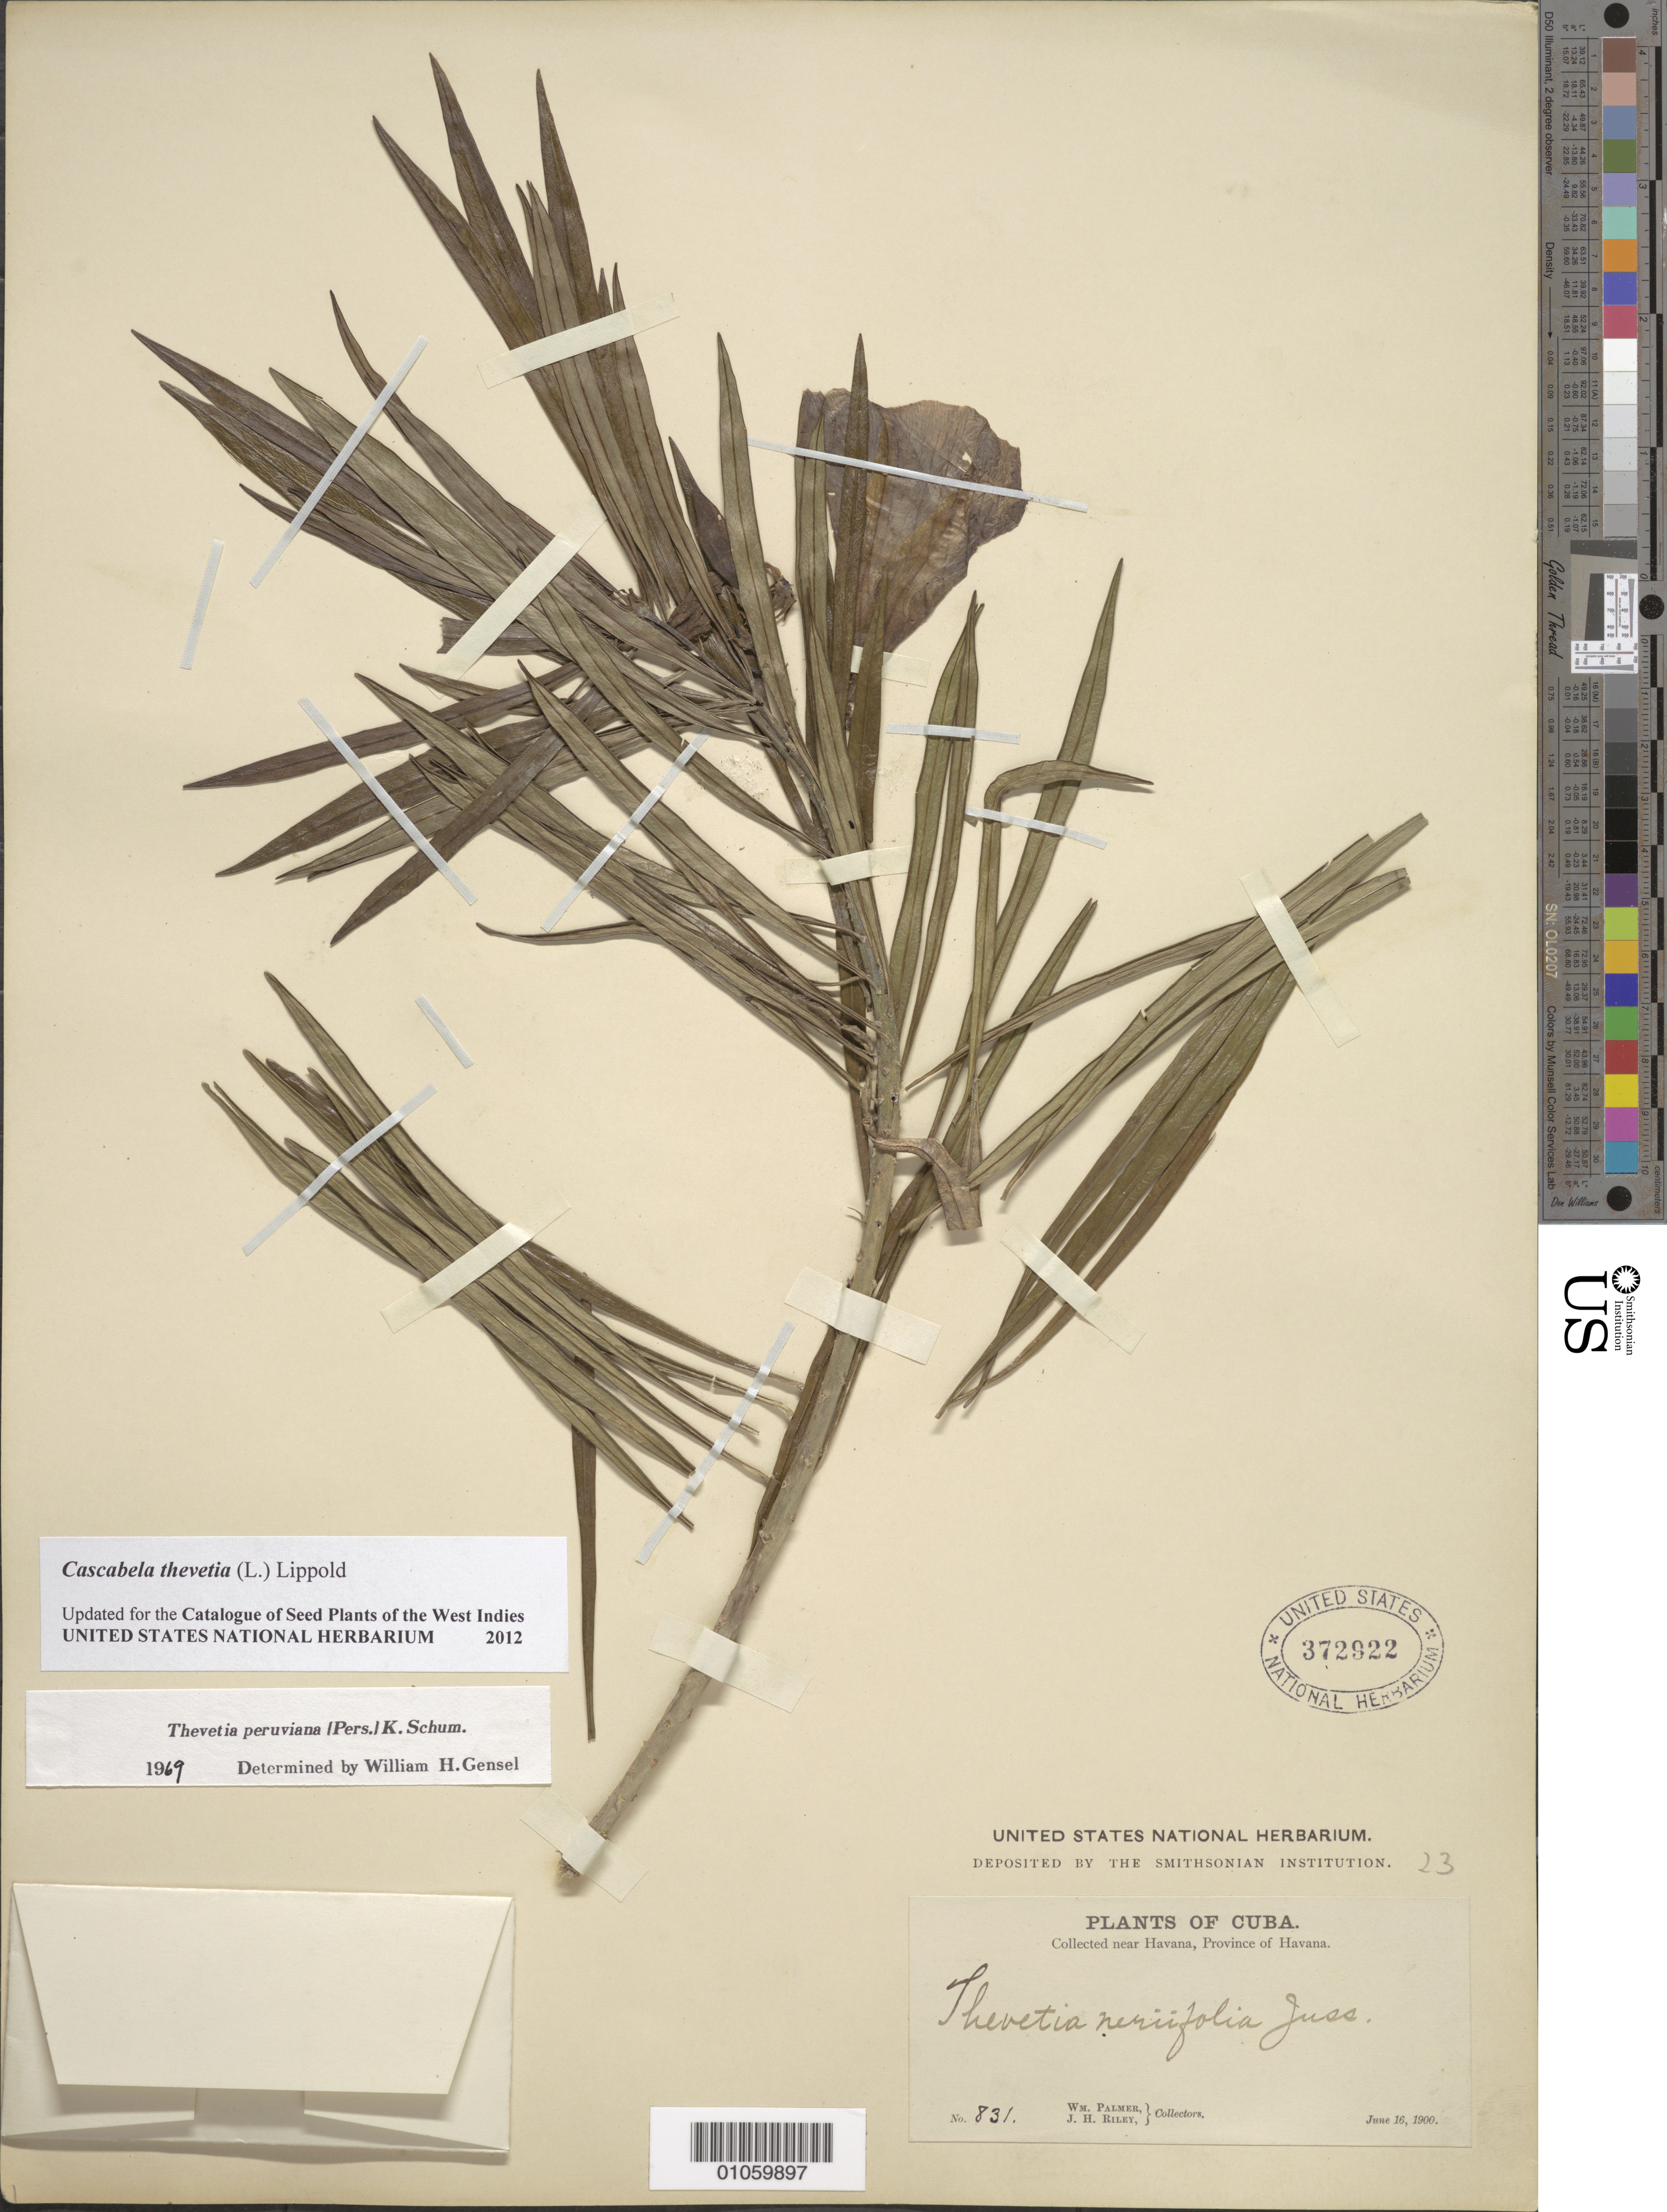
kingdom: Plantae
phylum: Tracheophyta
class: Magnoliopsida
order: Gentianales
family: Apocynaceae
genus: Cascabela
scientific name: Cascabela thevetia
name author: (L.) Lippold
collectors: W. Palmer & J. H. Riley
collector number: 831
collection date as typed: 16 Jun 1900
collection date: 1900-06-16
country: Cuba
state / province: La Habana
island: Cuba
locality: Near Havana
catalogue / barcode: US 372922